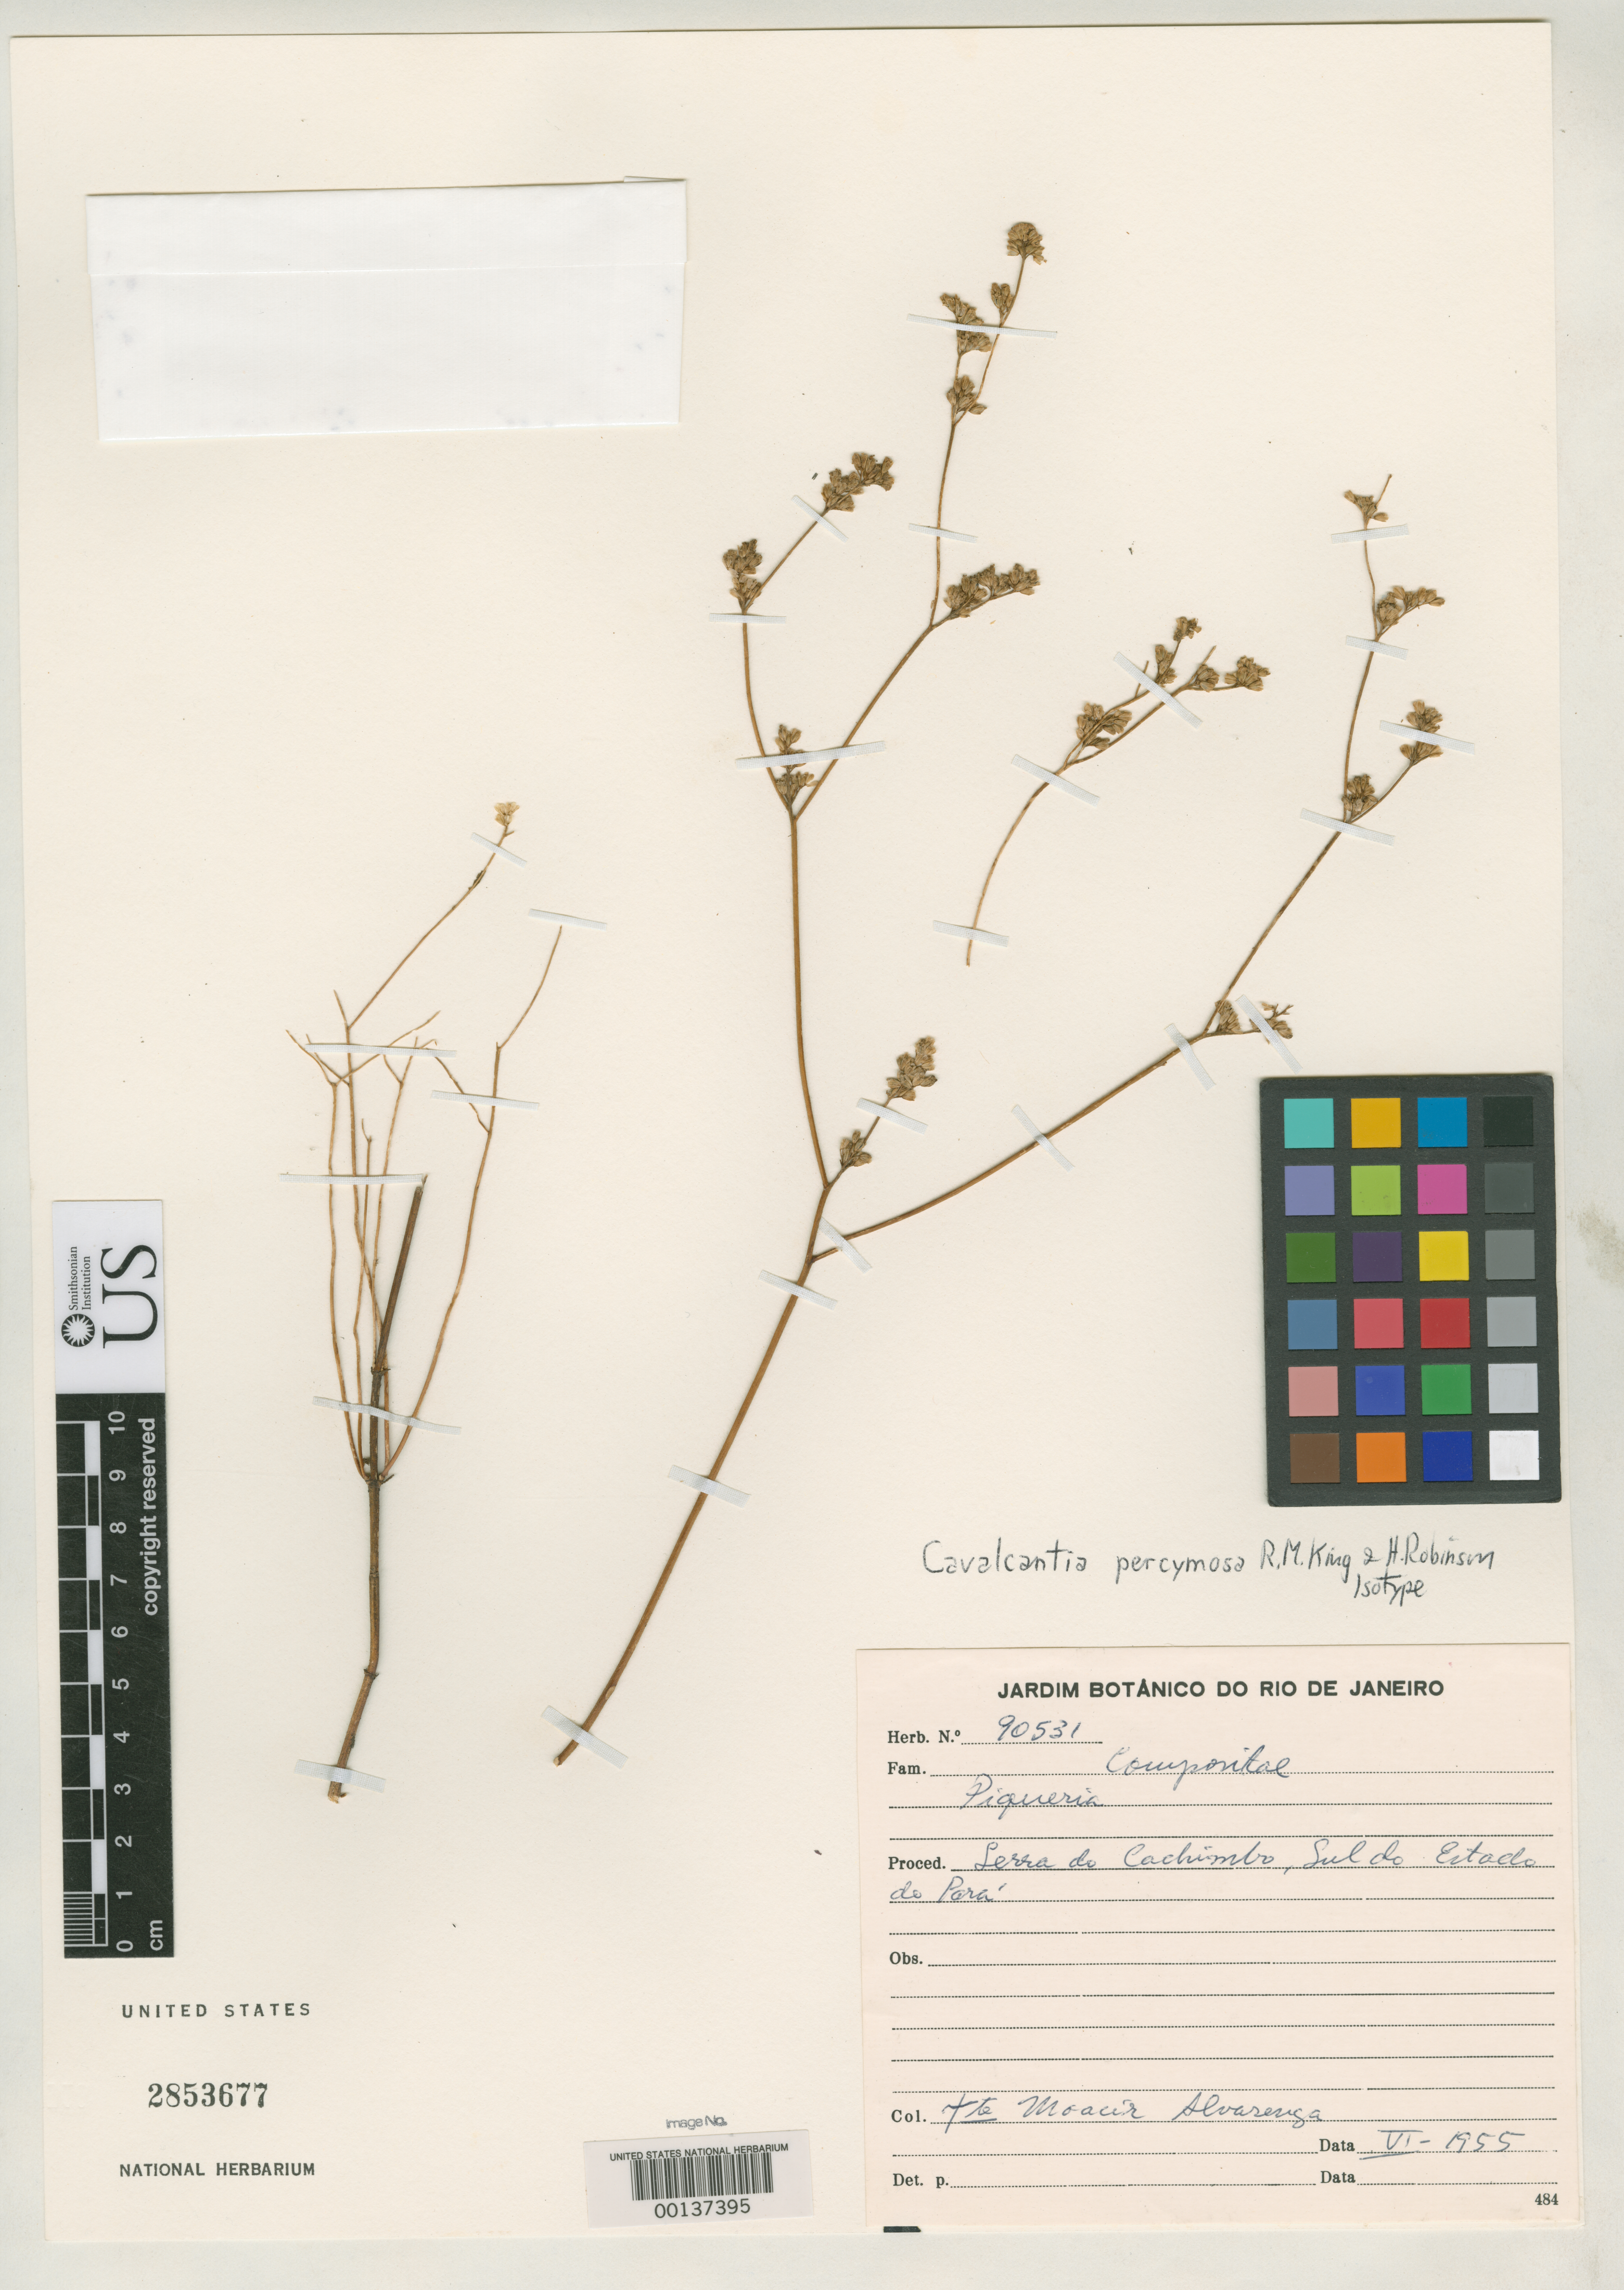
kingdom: Plantae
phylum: Tracheophyta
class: Magnoliopsida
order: Asterales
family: Asteraceae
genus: Cavalcantia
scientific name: Cavalcantia percymosa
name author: R.M. King & H. Rob.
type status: Isotype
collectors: M. Alvarenga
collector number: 90531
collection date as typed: Jul 1955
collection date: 1955-07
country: Brazil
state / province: Pará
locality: Sul do estado, Serra do Cachimbo. [South of the state, Serra de Cachimbo.]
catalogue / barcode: US 2853677